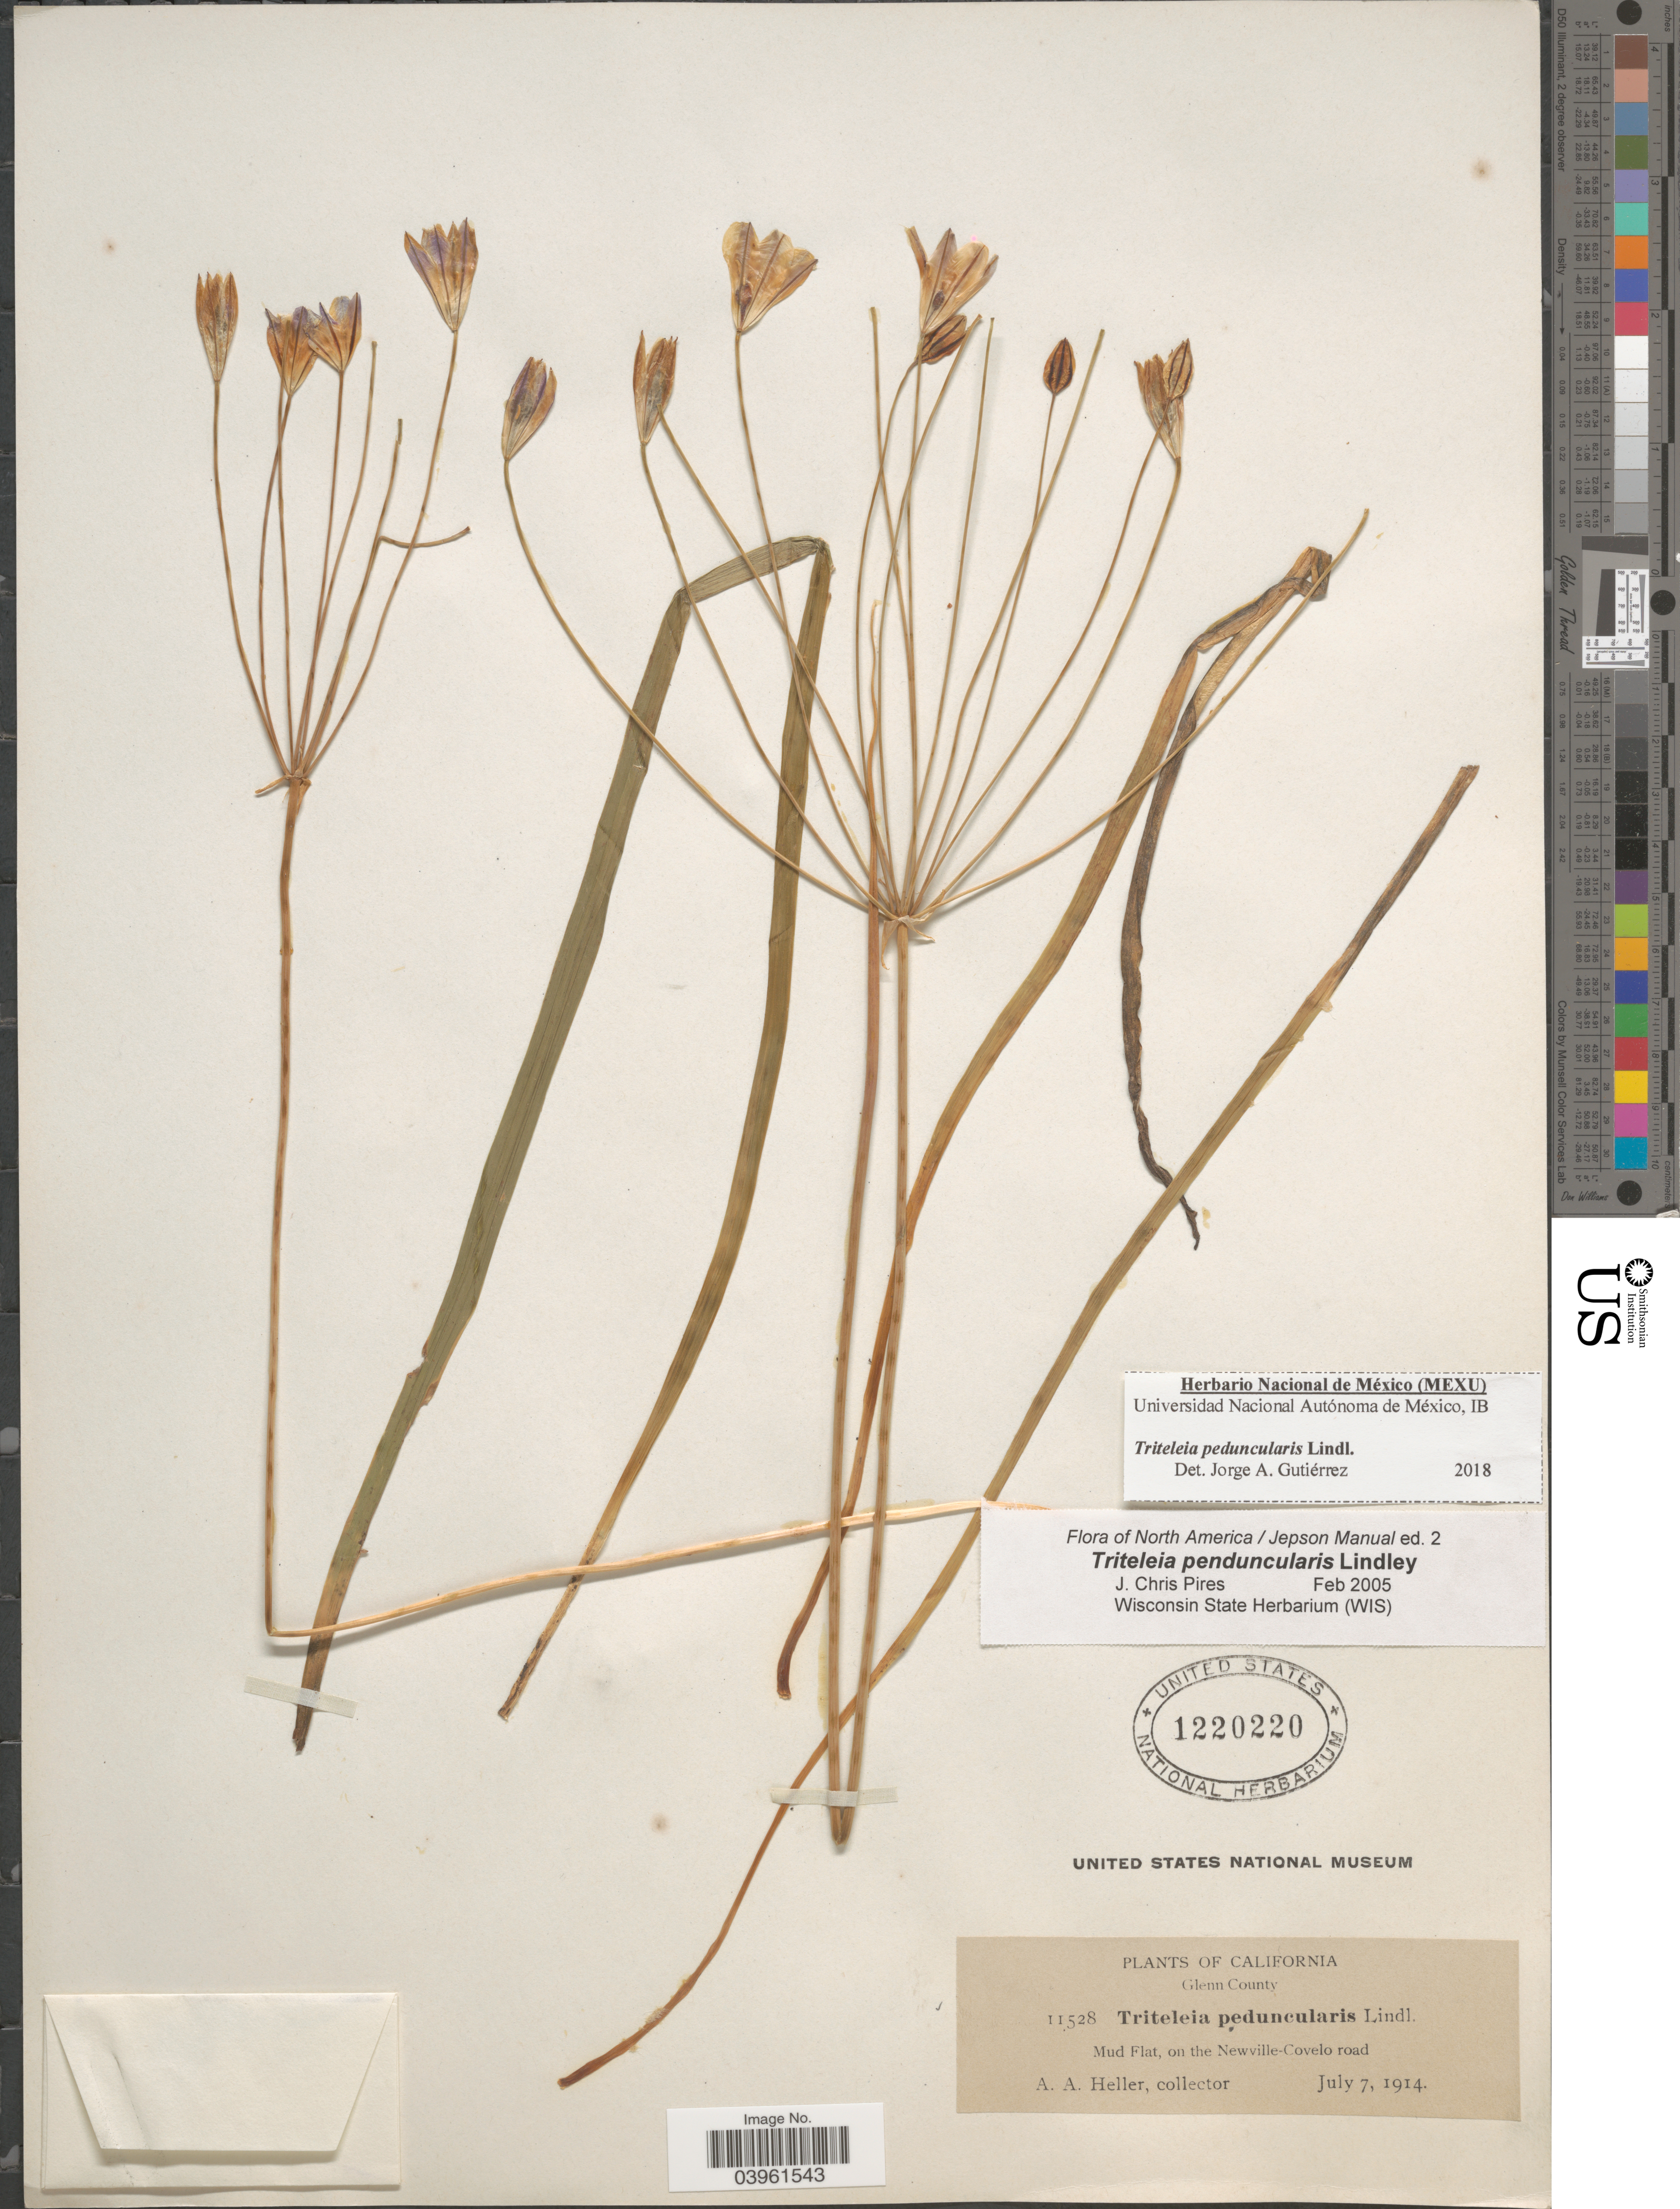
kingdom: Plantae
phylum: Tracheophyta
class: Liliopsida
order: Asparagales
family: Asparagaceae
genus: Triteleia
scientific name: Triteleia peduncularis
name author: Lindl.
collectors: A. A. Heller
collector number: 11528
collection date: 1914-07-07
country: United States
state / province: California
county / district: Glenn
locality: Glenn County. Mud Flat, on the Newville-Covelo road.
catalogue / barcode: US 1220220